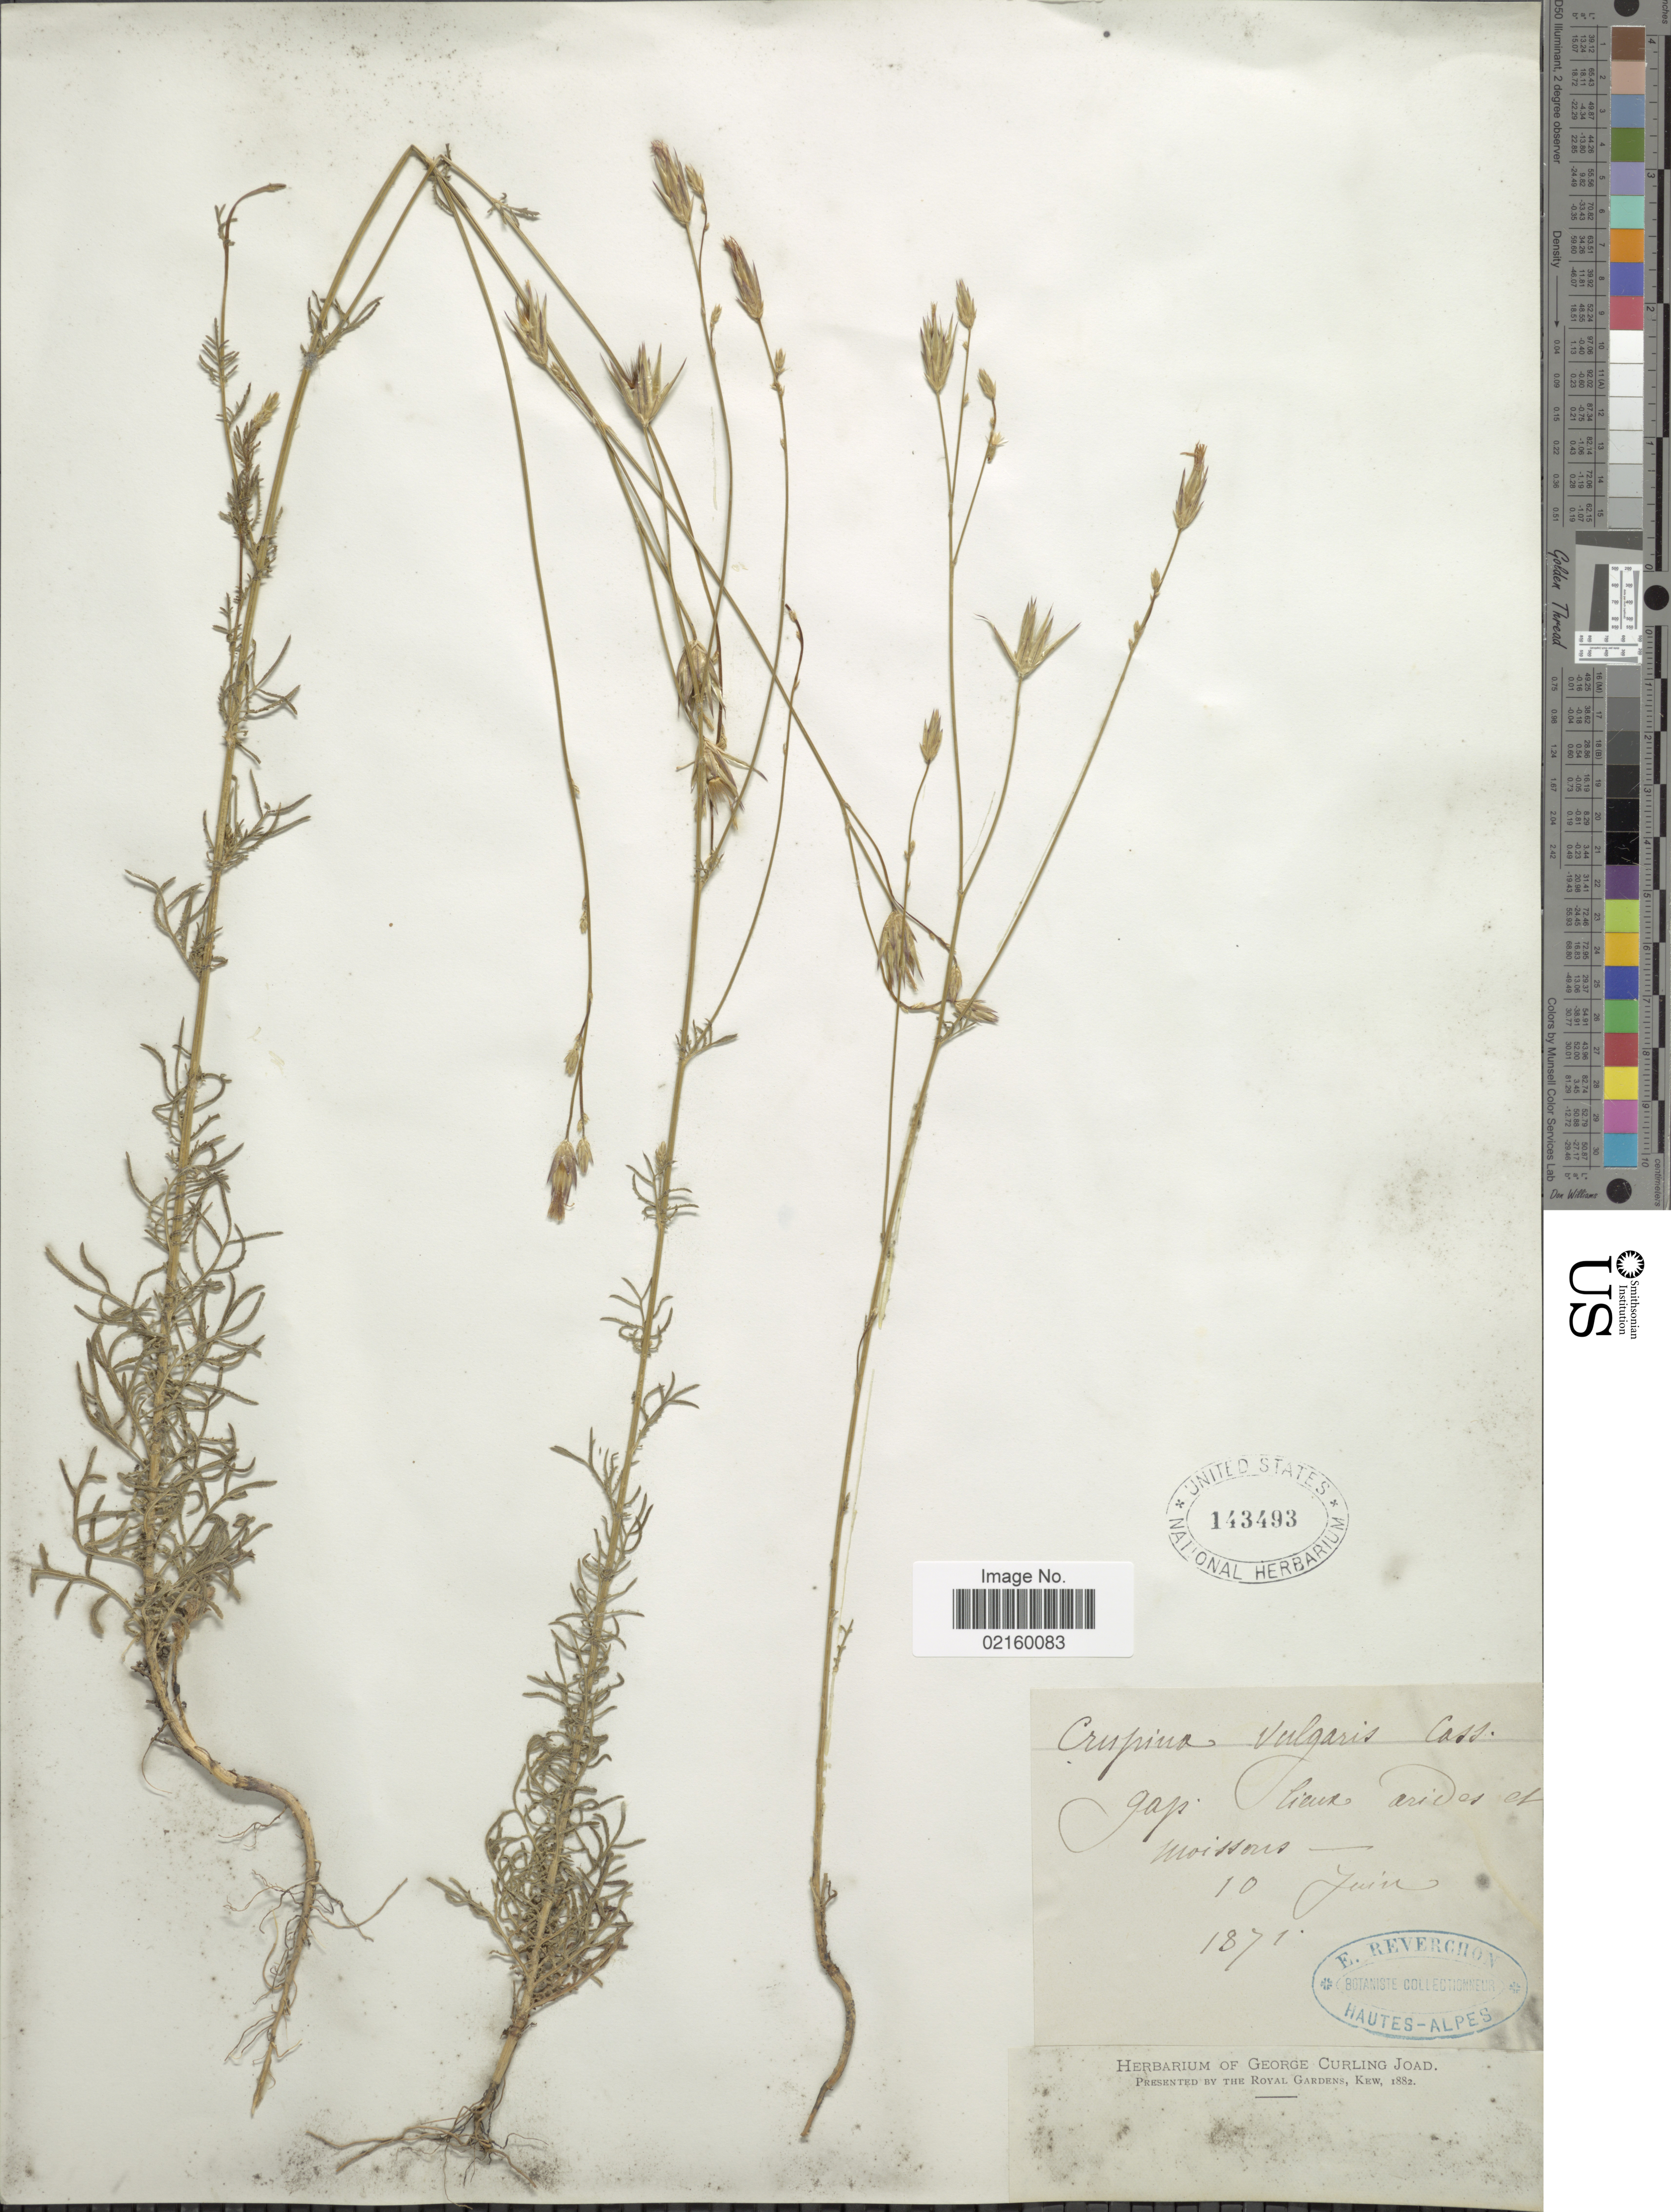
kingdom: Plantae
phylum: Tracheophyta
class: Magnoliopsida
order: Asterales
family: Asteraceae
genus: Crupina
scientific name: Crupina vulgaris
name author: Pers. ex Cass.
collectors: E. Reverchon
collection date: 1871-06-10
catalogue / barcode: US 143493